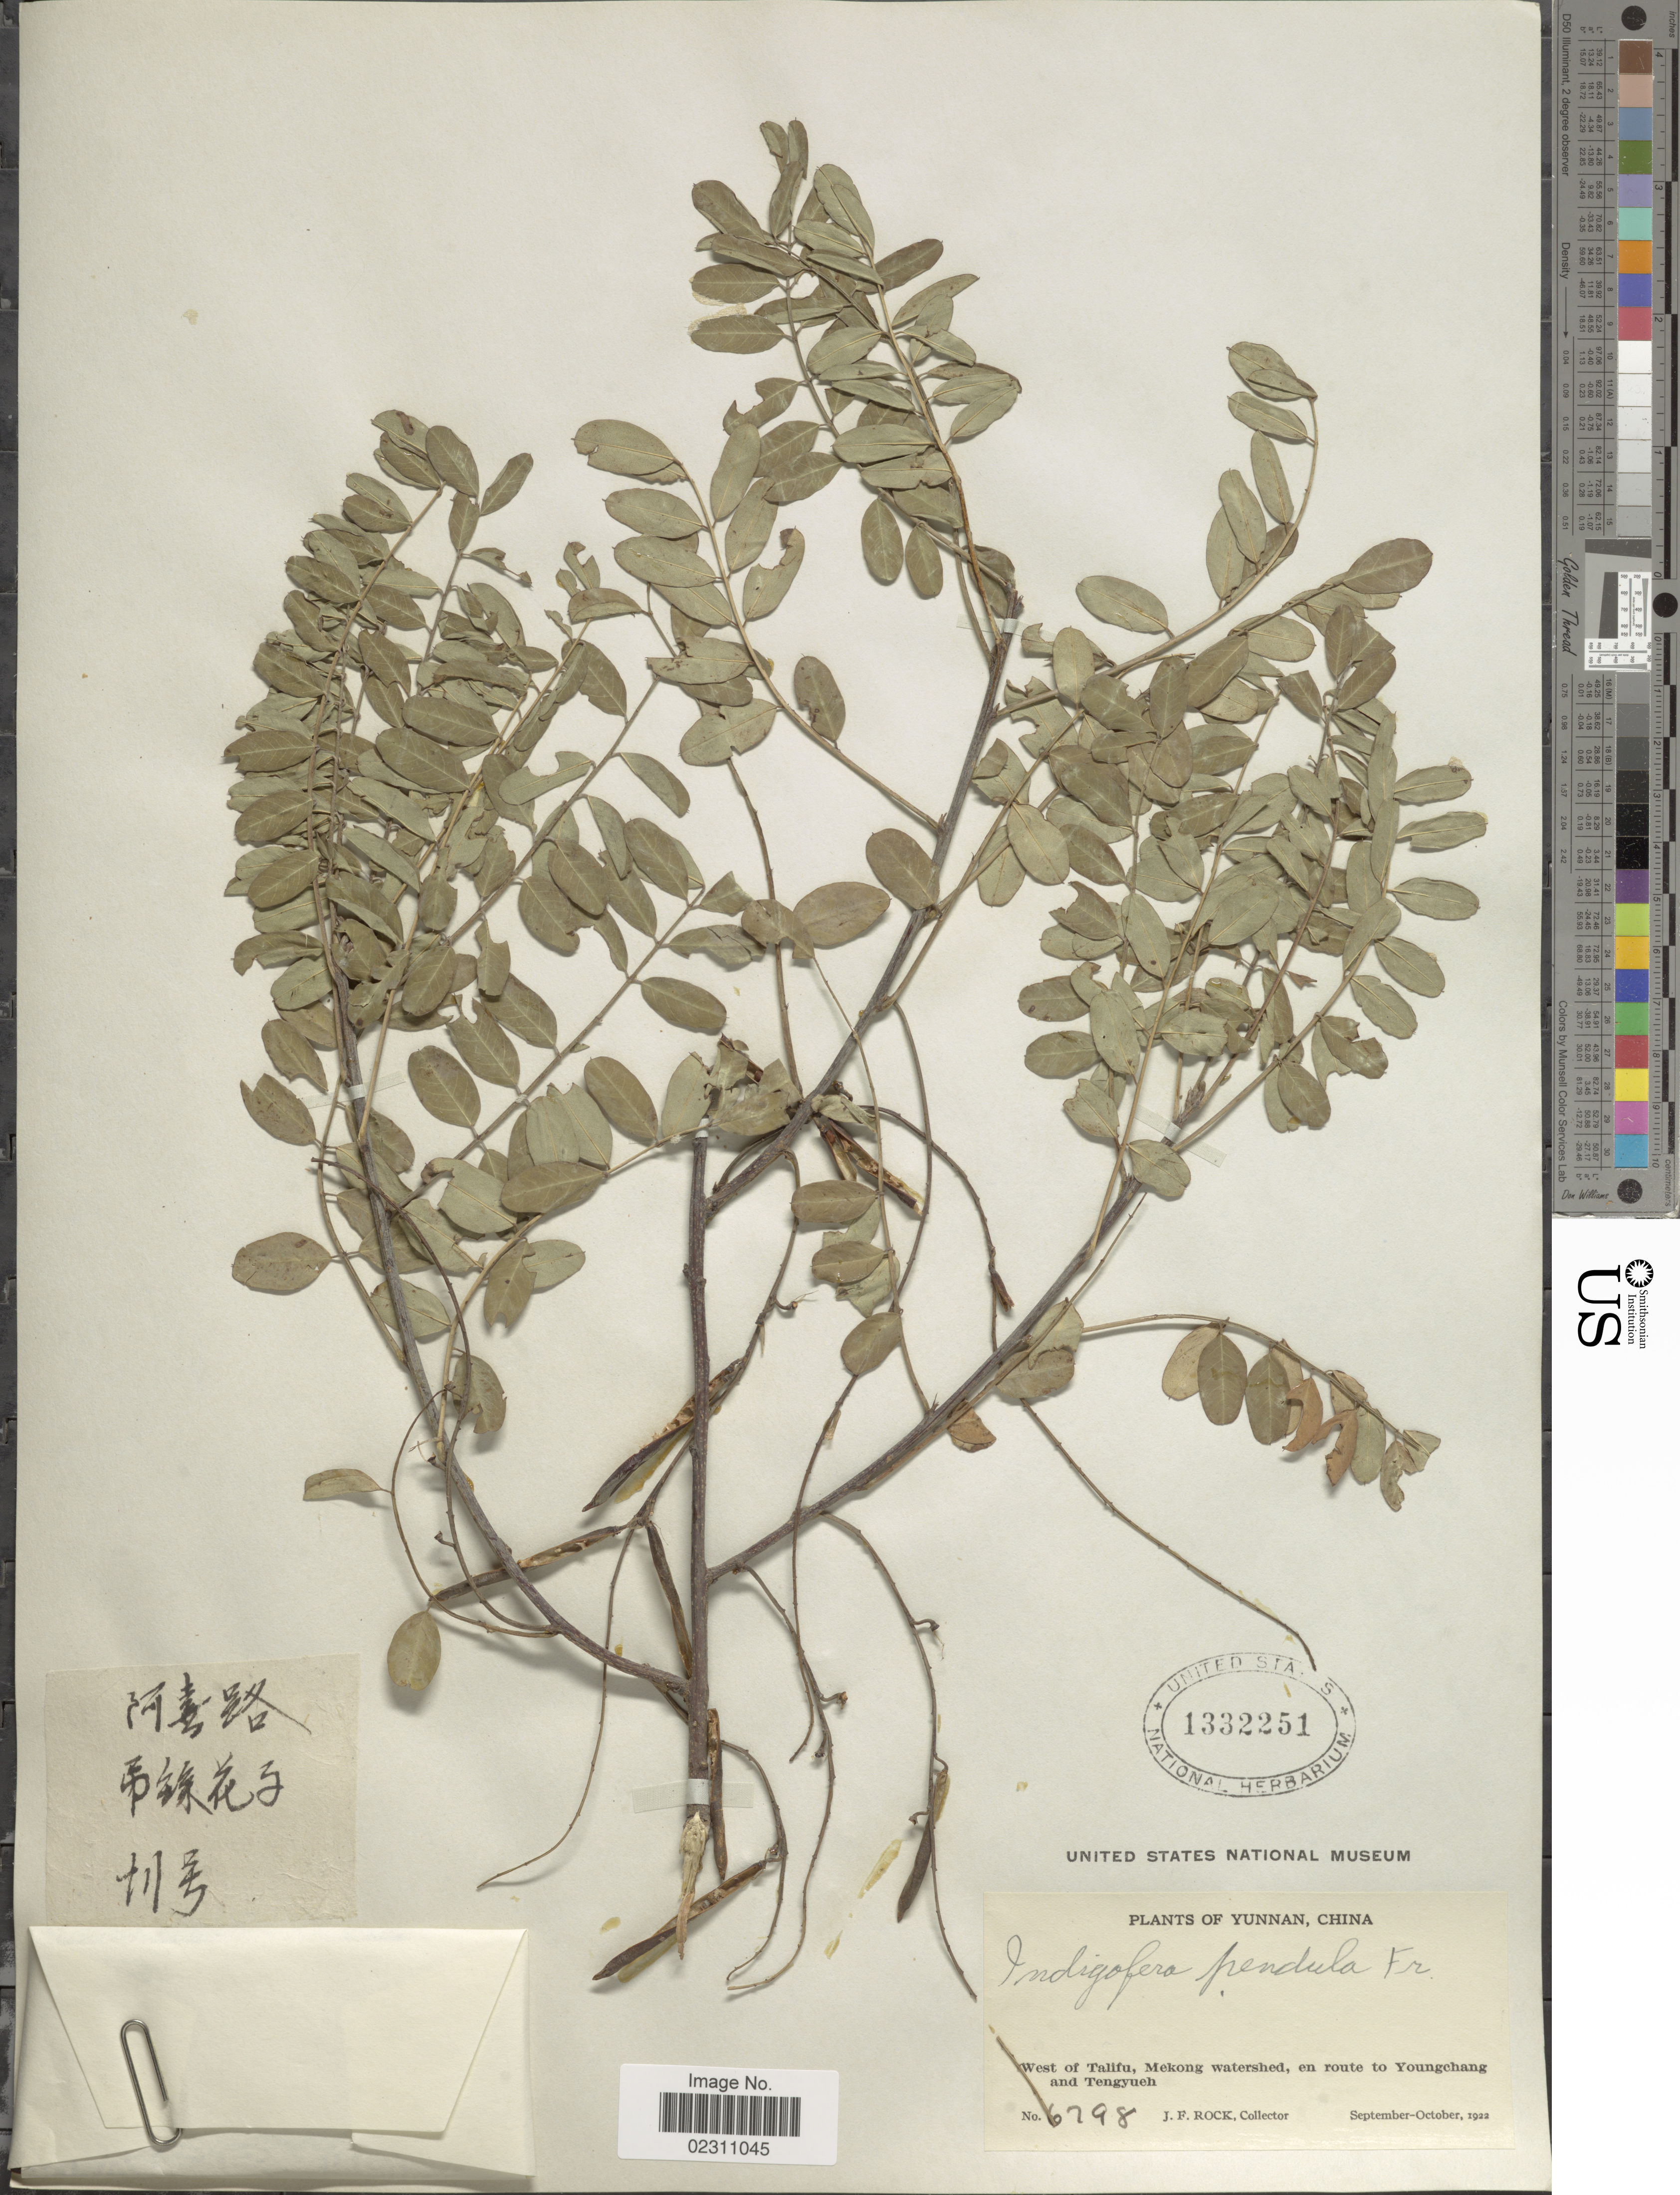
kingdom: Plantae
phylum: Tracheophyta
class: Magnoliopsida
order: Fabales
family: Fabaceae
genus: Indigofera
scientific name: Indigofera pendula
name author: Franch.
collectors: J. Rock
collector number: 6798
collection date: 1922-09/1922-10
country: China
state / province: Yunnan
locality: West of Talifu, Mekong watershed, en route to Youngchang and Tengyueh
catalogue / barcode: US 1332251